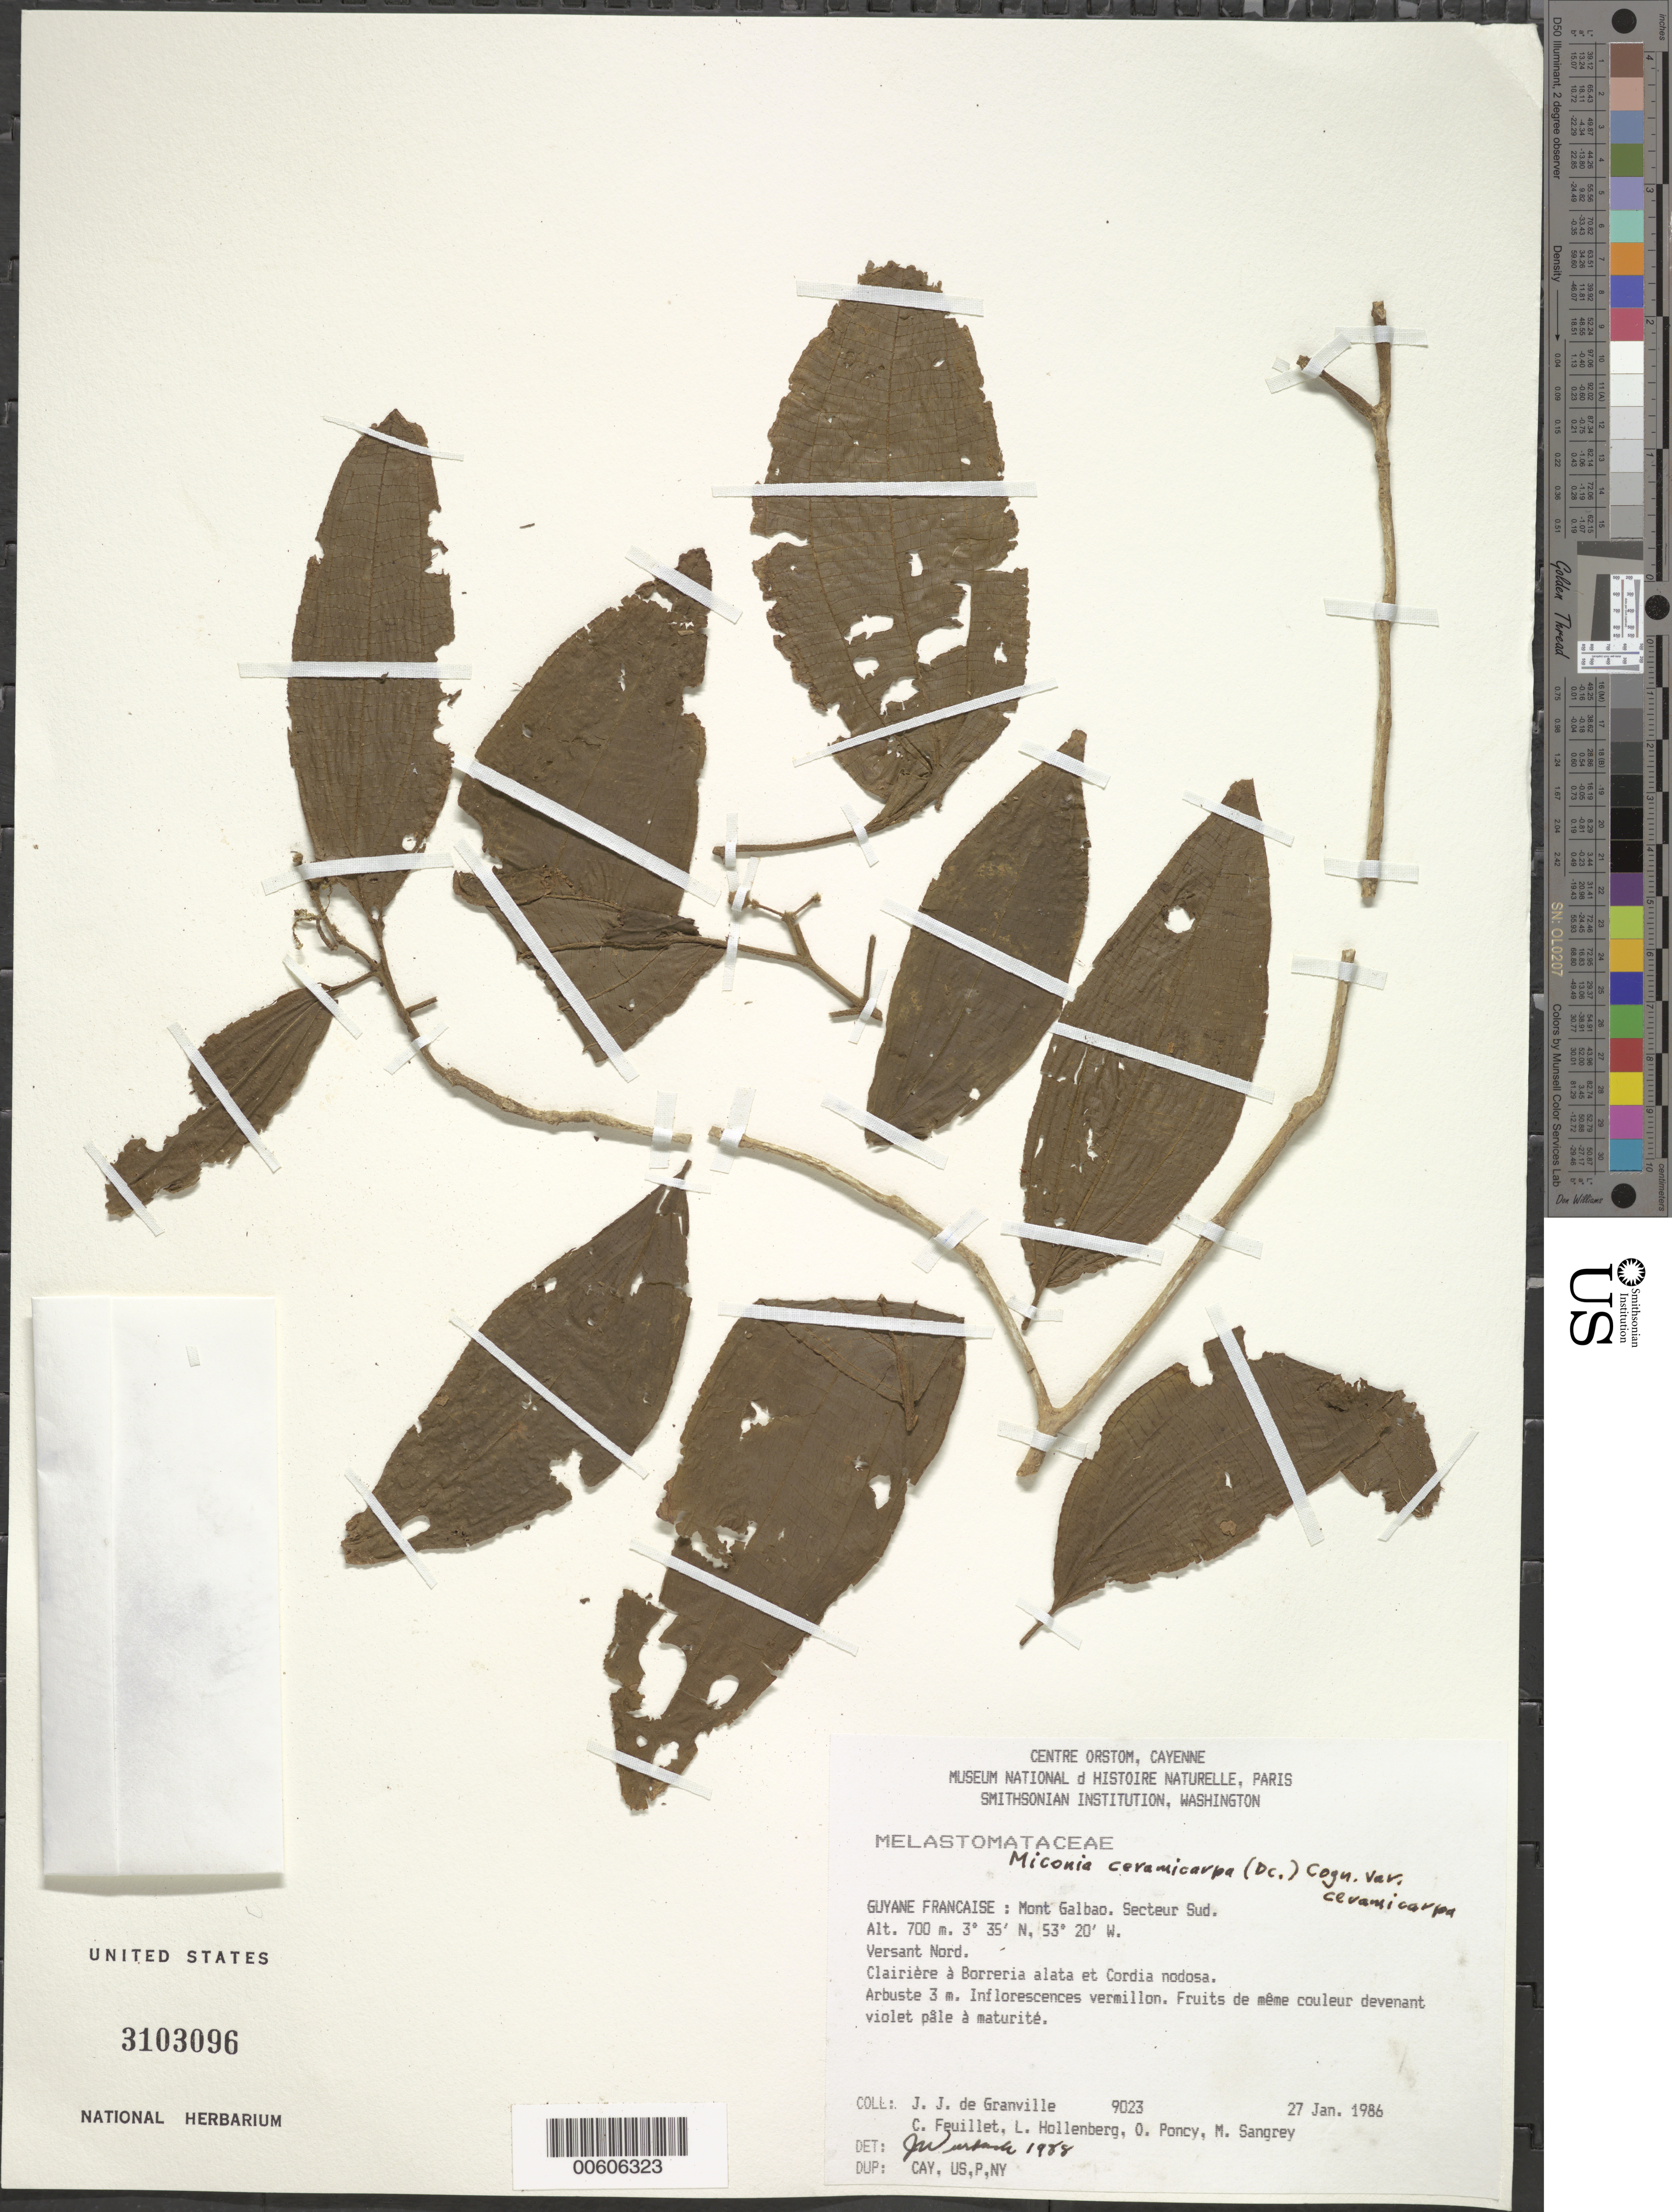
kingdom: Plantae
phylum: Tracheophyta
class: Magnoliopsida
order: Myrtales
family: Melastomataceae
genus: Miconia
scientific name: Miconia ceramicarpa var. ceramicarpa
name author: (DC.) Cogn.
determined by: Wurdack, John J., (US), US (UNITED STATES)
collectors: J.-J. de Granville, C. Feuillet, L. Hollenberg, O. Poncy & M. S. Sangrey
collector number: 9023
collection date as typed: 27-Jan-86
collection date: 1986-01-27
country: French Guiana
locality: Mont Galbao. Secteur Sud. Versant Nord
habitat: Clairière à Borreria alata et Cordia nodosa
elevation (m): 700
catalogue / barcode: US 3103096